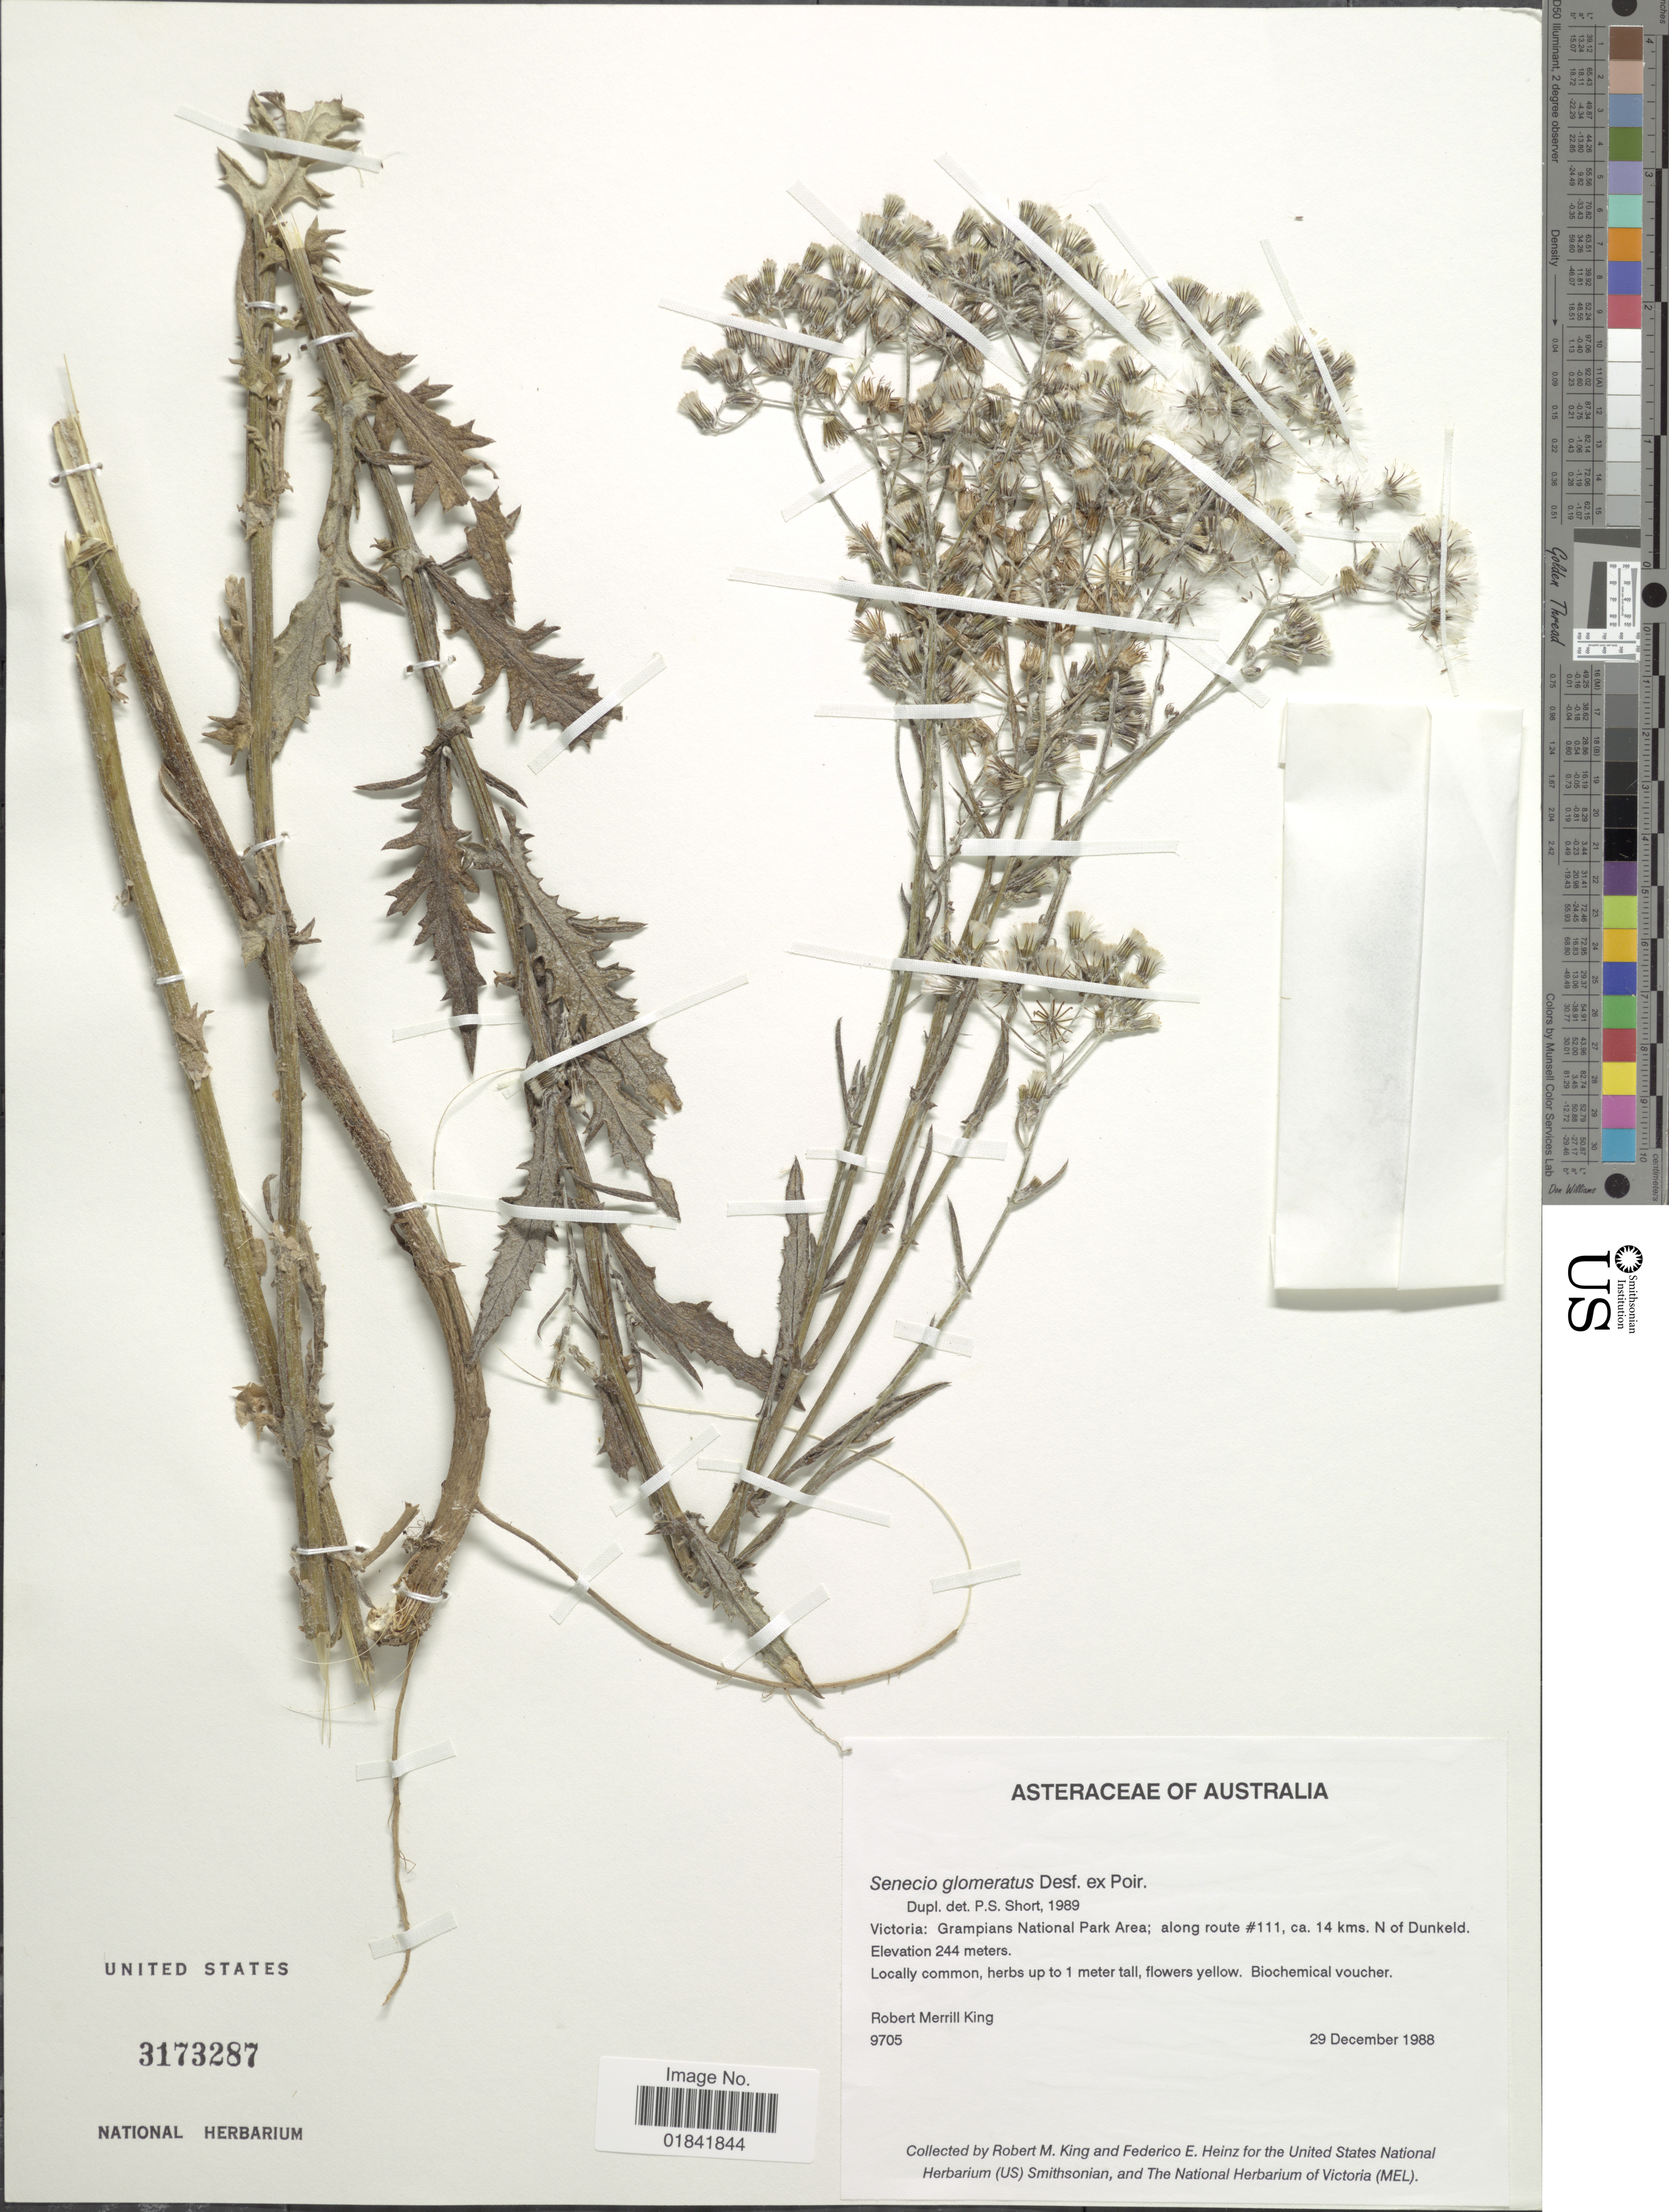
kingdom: Plantae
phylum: Tracheophyta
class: Magnoliopsida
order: Asterales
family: Asteraceae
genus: Senecio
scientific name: Senecio glomeratus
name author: Desf. ex Poir.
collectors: R. M. King & F. Heinz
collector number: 9705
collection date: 1988-12-29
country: Australia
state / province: Victoria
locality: Victoria: Grampians National Park Area; along route #111, ca. 14 kms. N of Dunkeld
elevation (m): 244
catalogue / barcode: US 3173287